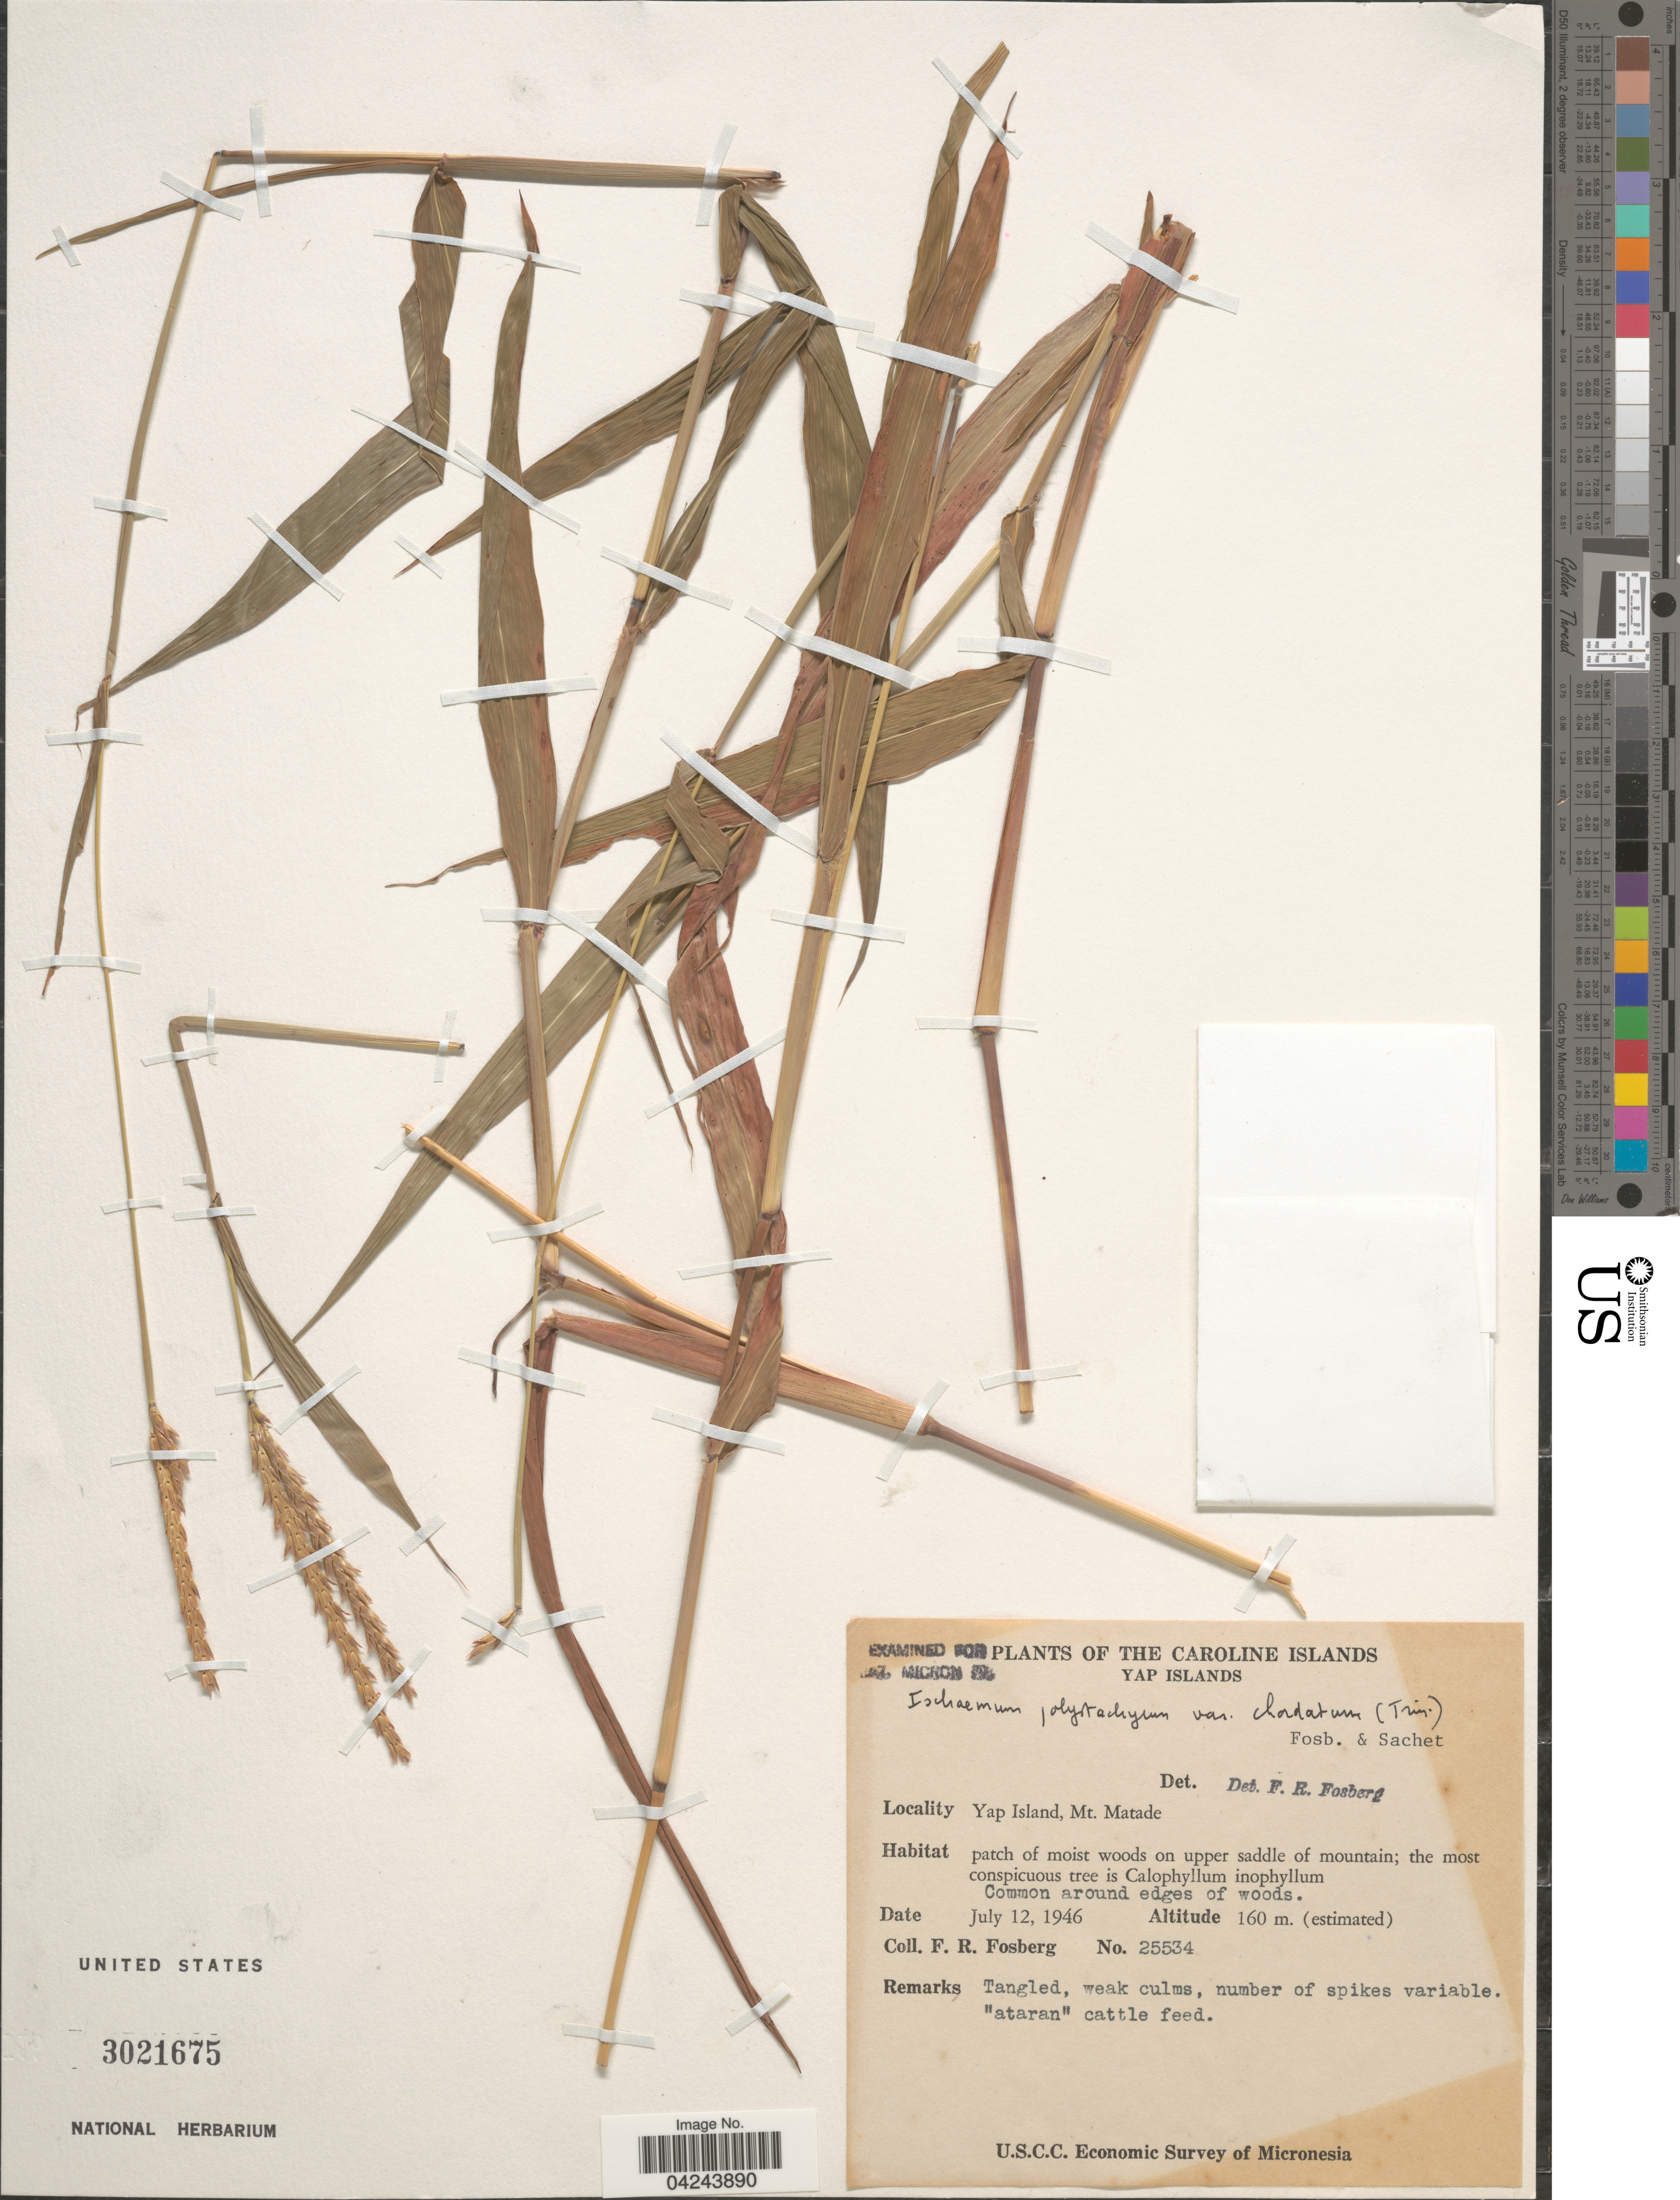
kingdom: Plantae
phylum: Tracheophyta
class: Liliopsida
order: Poales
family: Poaceae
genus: Ischaemum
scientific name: Ischaemum polystachyum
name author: J. Presl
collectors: F. R. Fosberg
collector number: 25534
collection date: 1946-07-12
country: Micronesia, Federated States of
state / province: Yap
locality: The Caroline Islands. Yap Islands. Yap Island, Mt. Matade. U.S.C.C. Economic Survey of Micronesia.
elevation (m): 160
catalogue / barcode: US 3021675